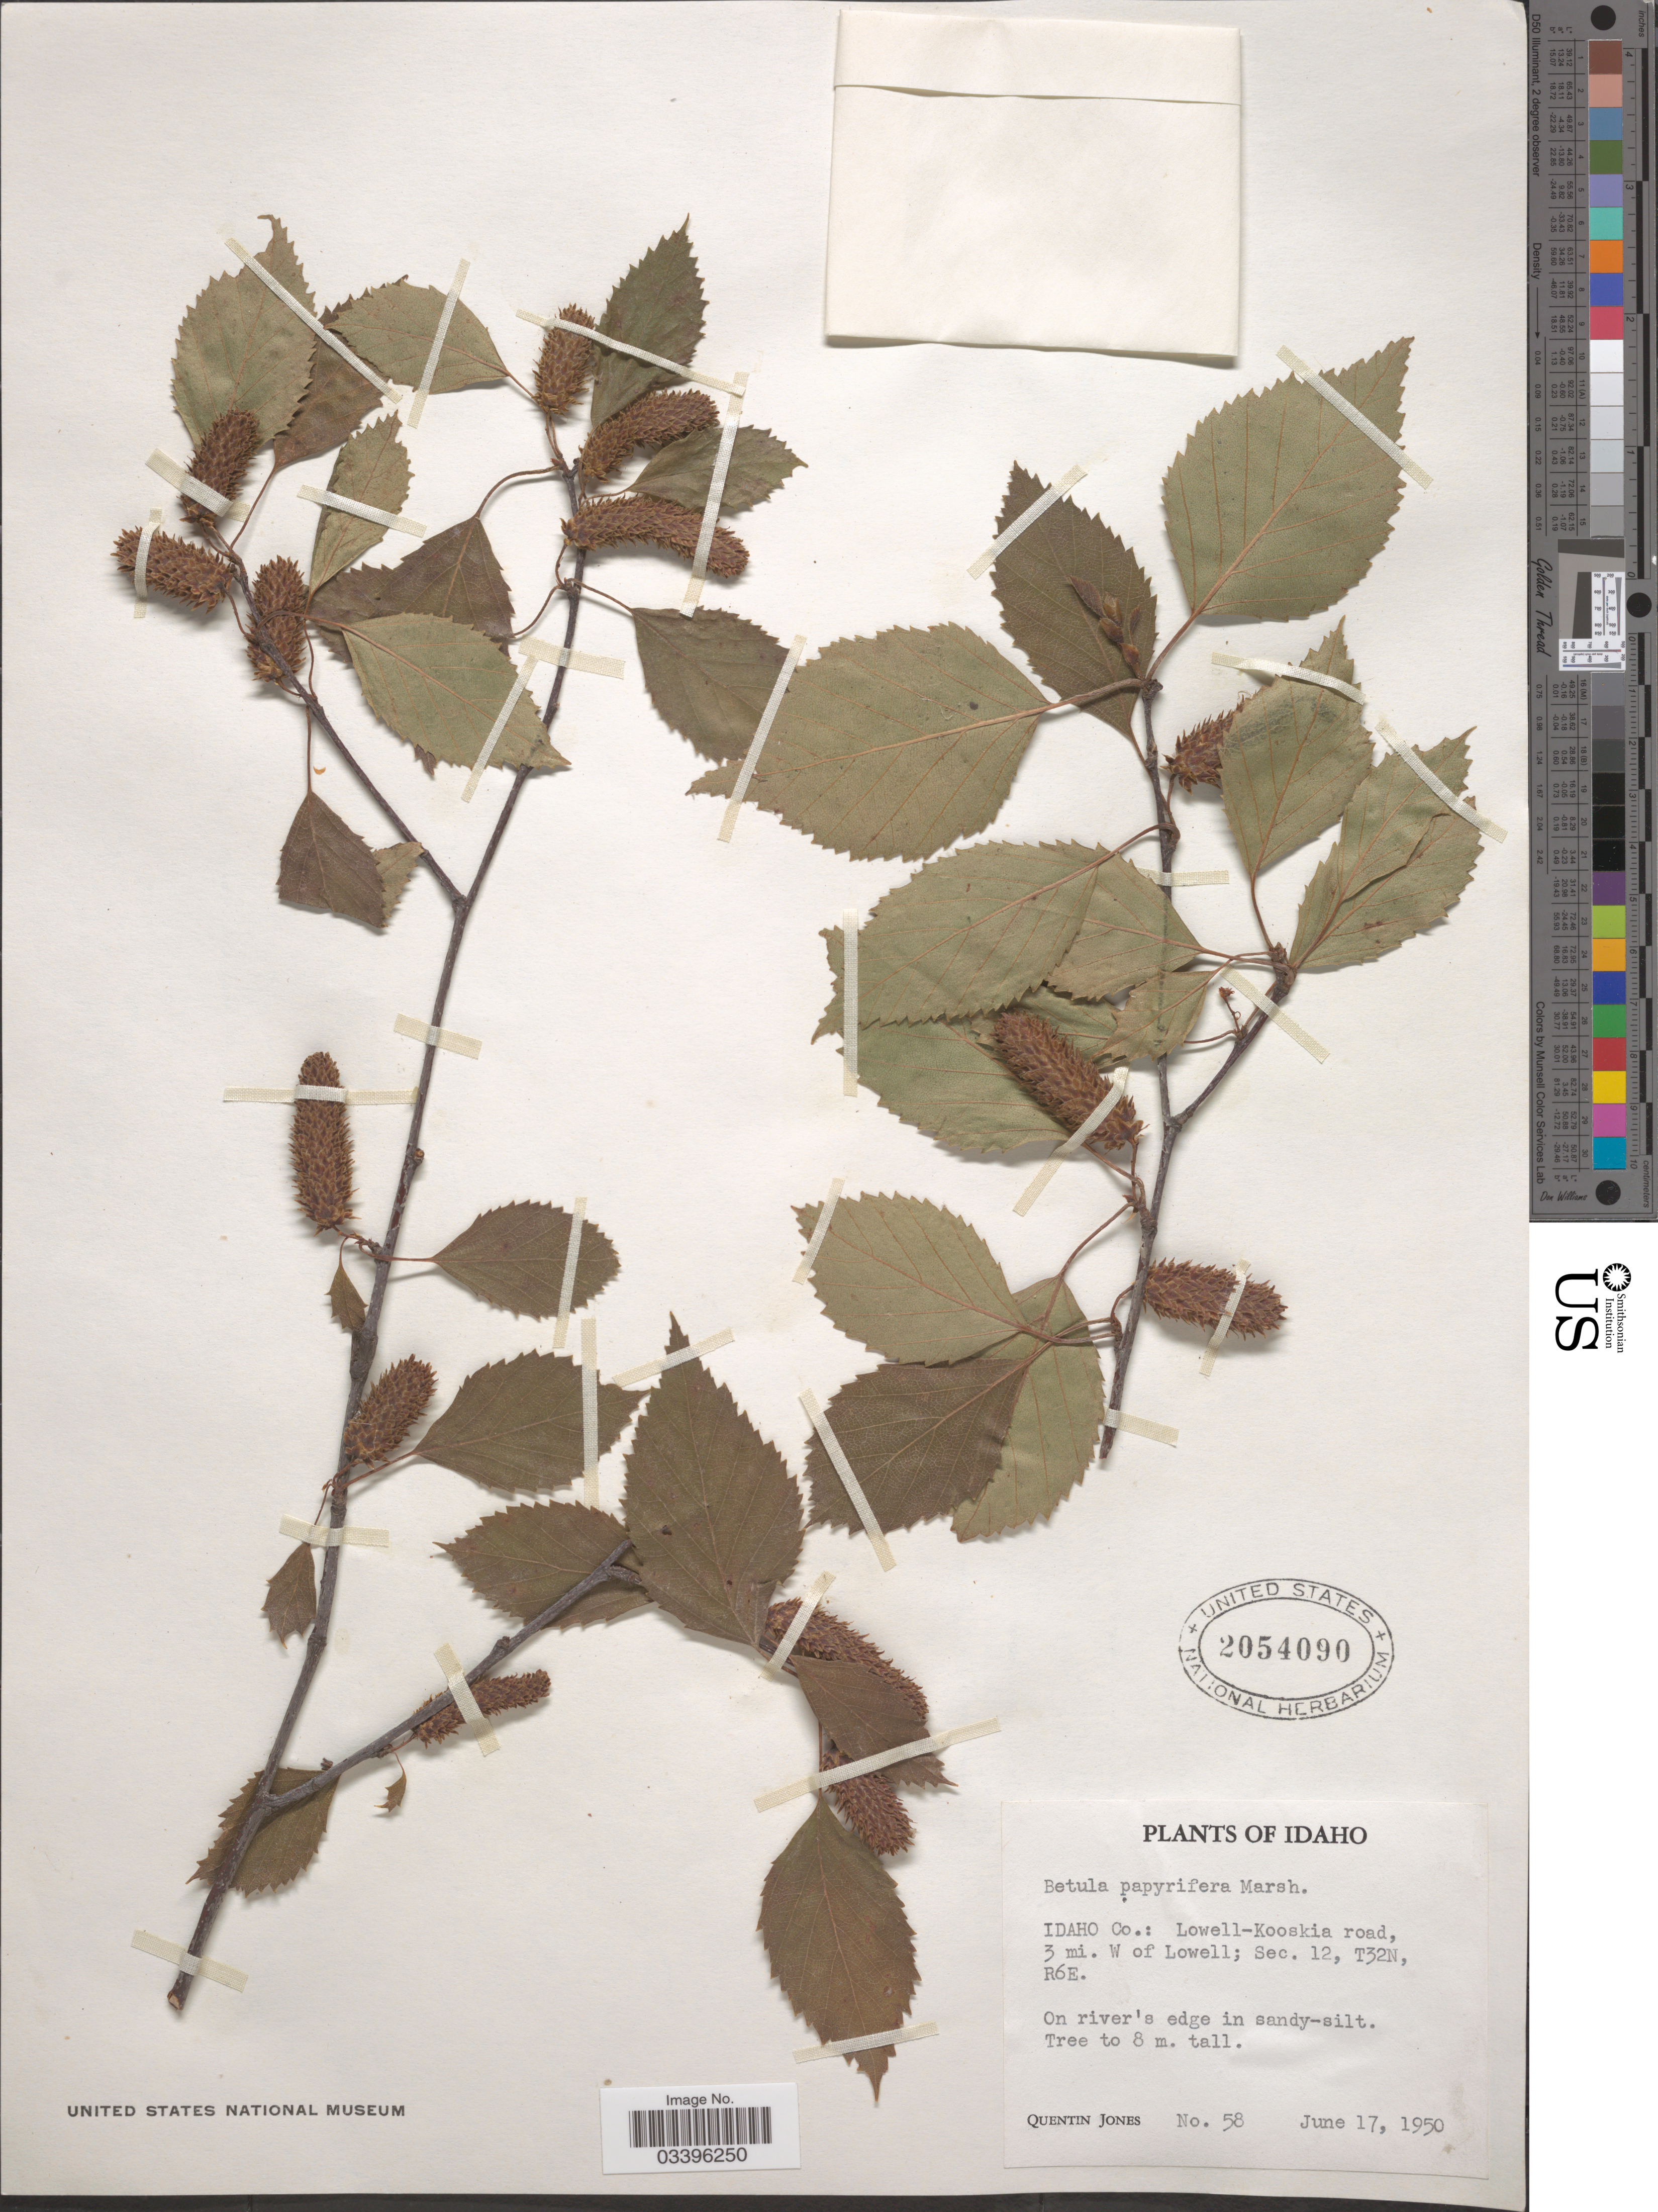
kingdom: Plantae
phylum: Tracheophyta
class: Magnoliopsida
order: Fagales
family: Betulaceae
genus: Betula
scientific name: Betula occidentalis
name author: Hook.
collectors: Q. Jones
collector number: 58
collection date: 1950-06-17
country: United States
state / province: Idaho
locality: Idaho Co.: Lowell-Kooskia road, 3 mi. W of Lowell; Sec. 12, T32N, R6E.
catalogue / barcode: US 2054090